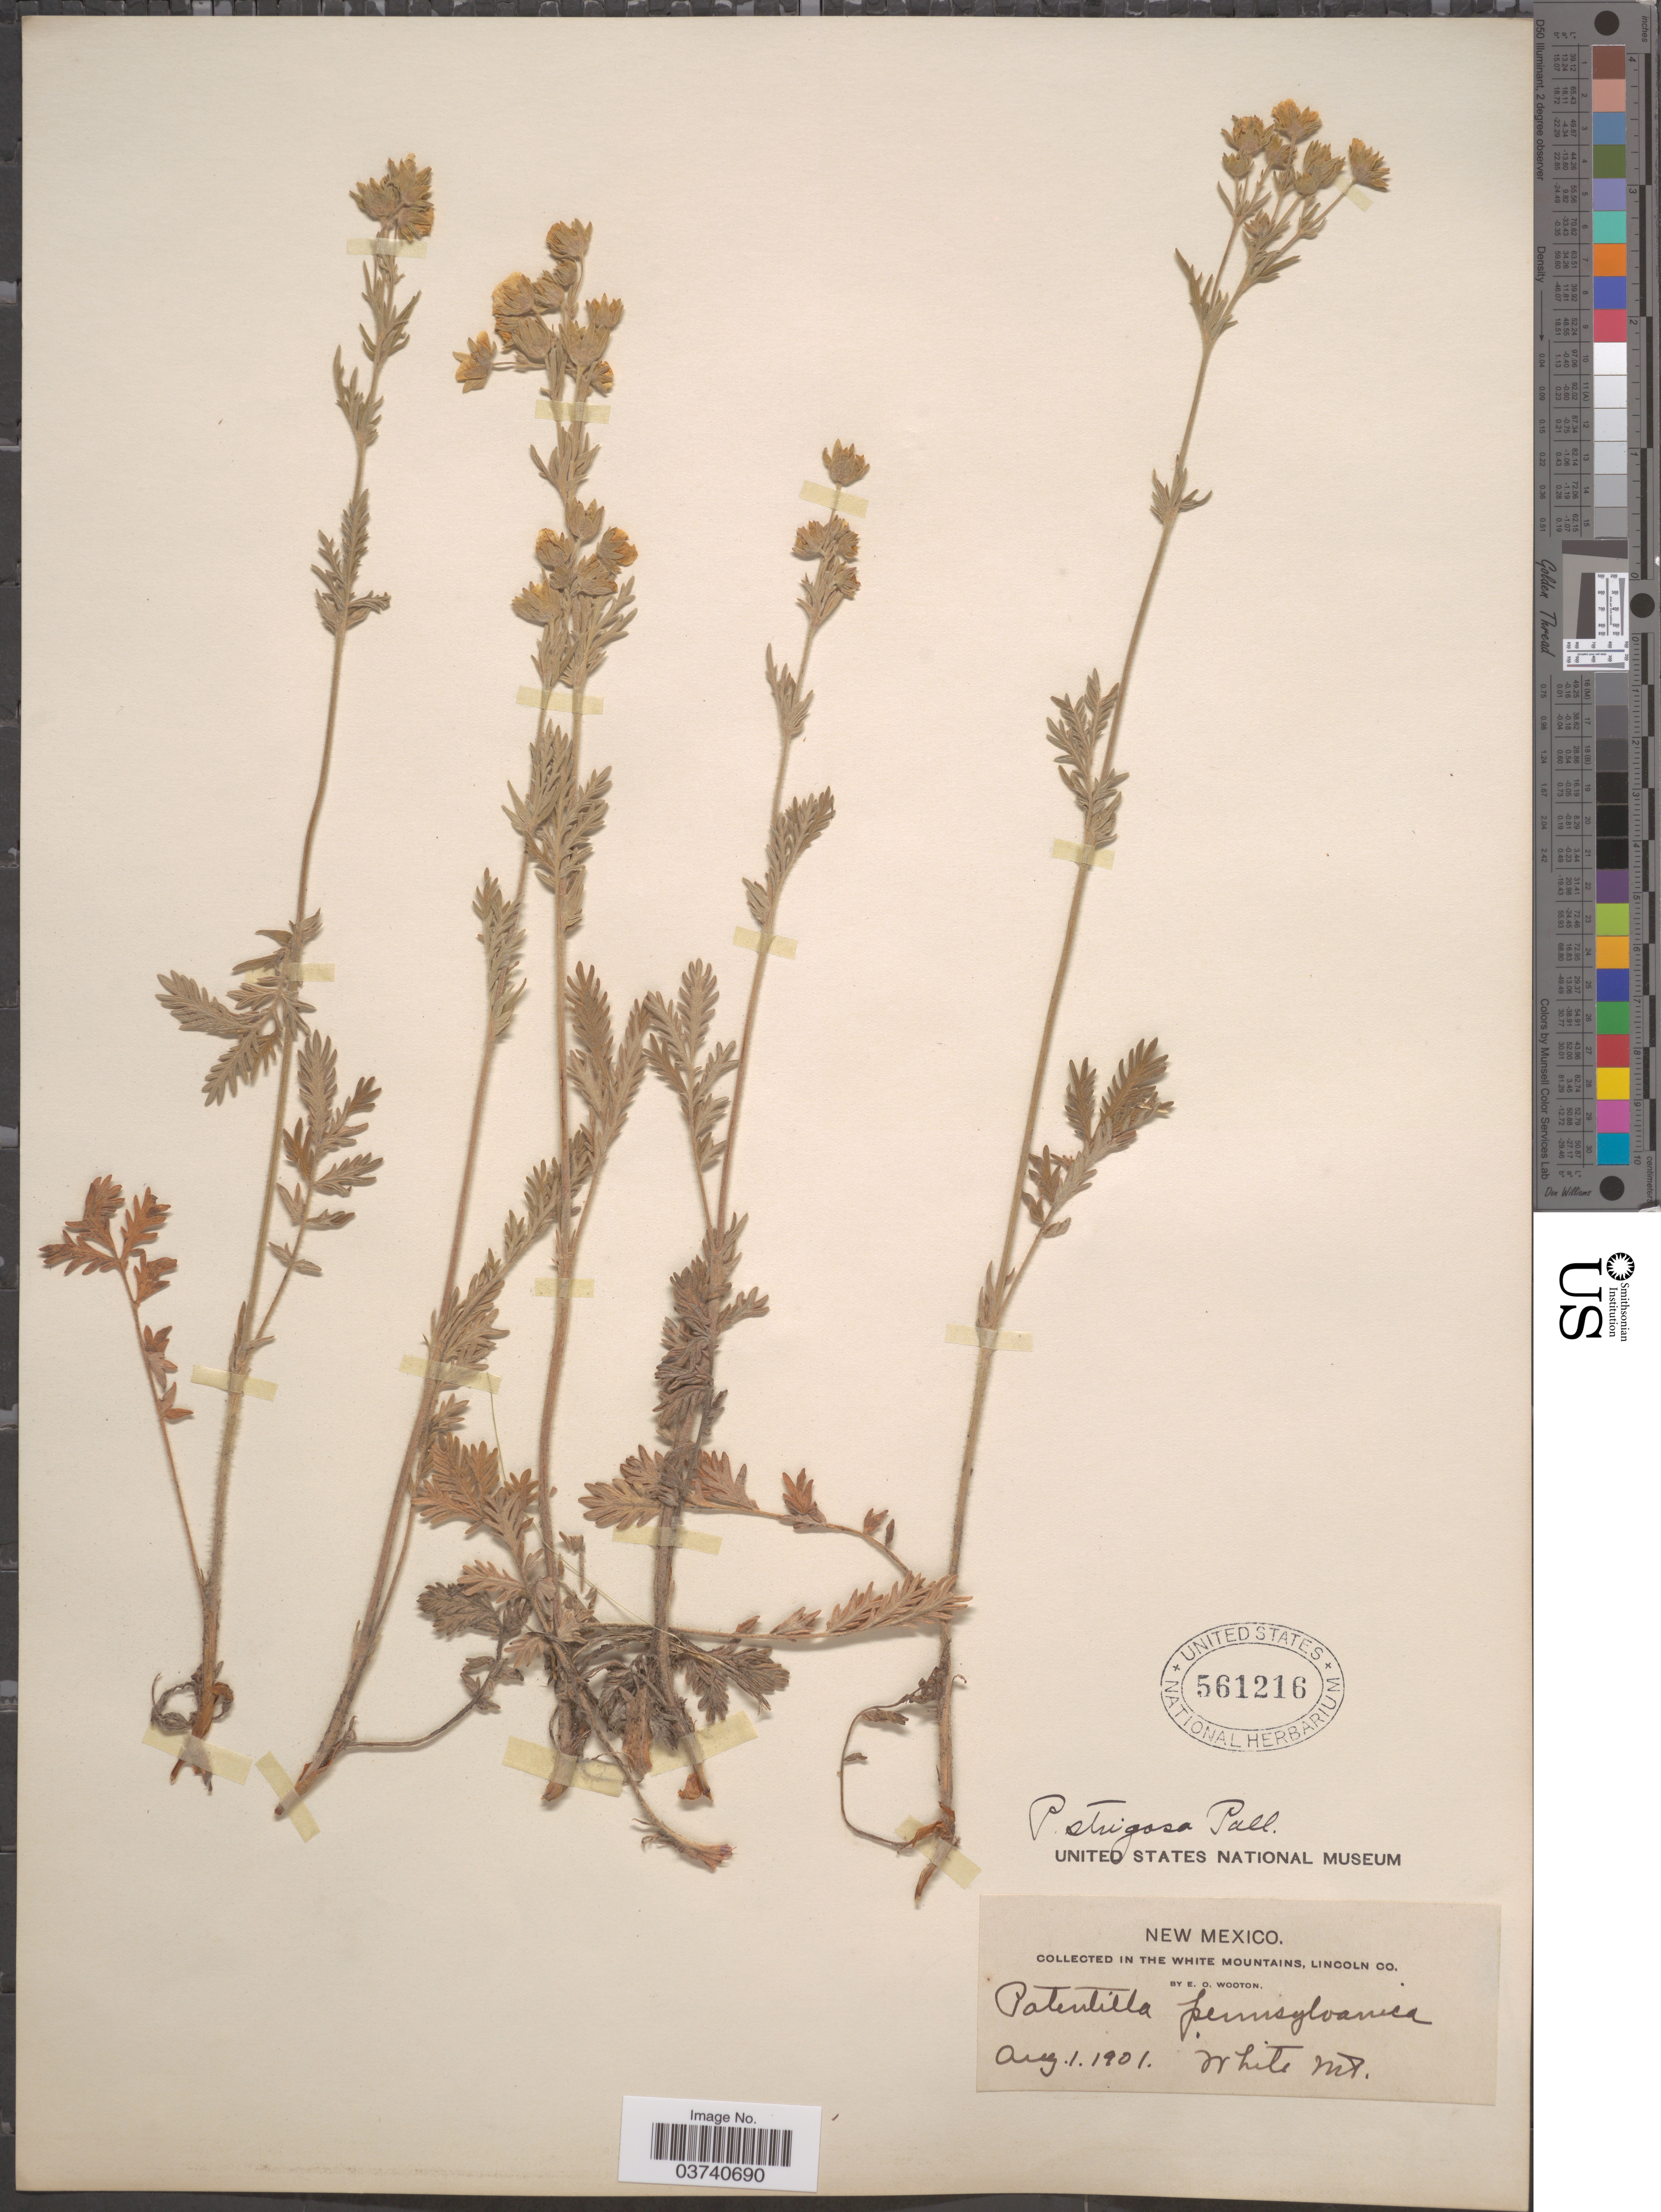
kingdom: Plantae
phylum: Tracheophyta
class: Magnoliopsida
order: Rosales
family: Rosaceae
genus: Potentilla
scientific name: Potentilla pensylvanica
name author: L.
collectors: E. O. Wooton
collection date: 1901-08-01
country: United States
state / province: New Mexico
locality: In the White Mountains, Lincoln Co.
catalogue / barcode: US 561216